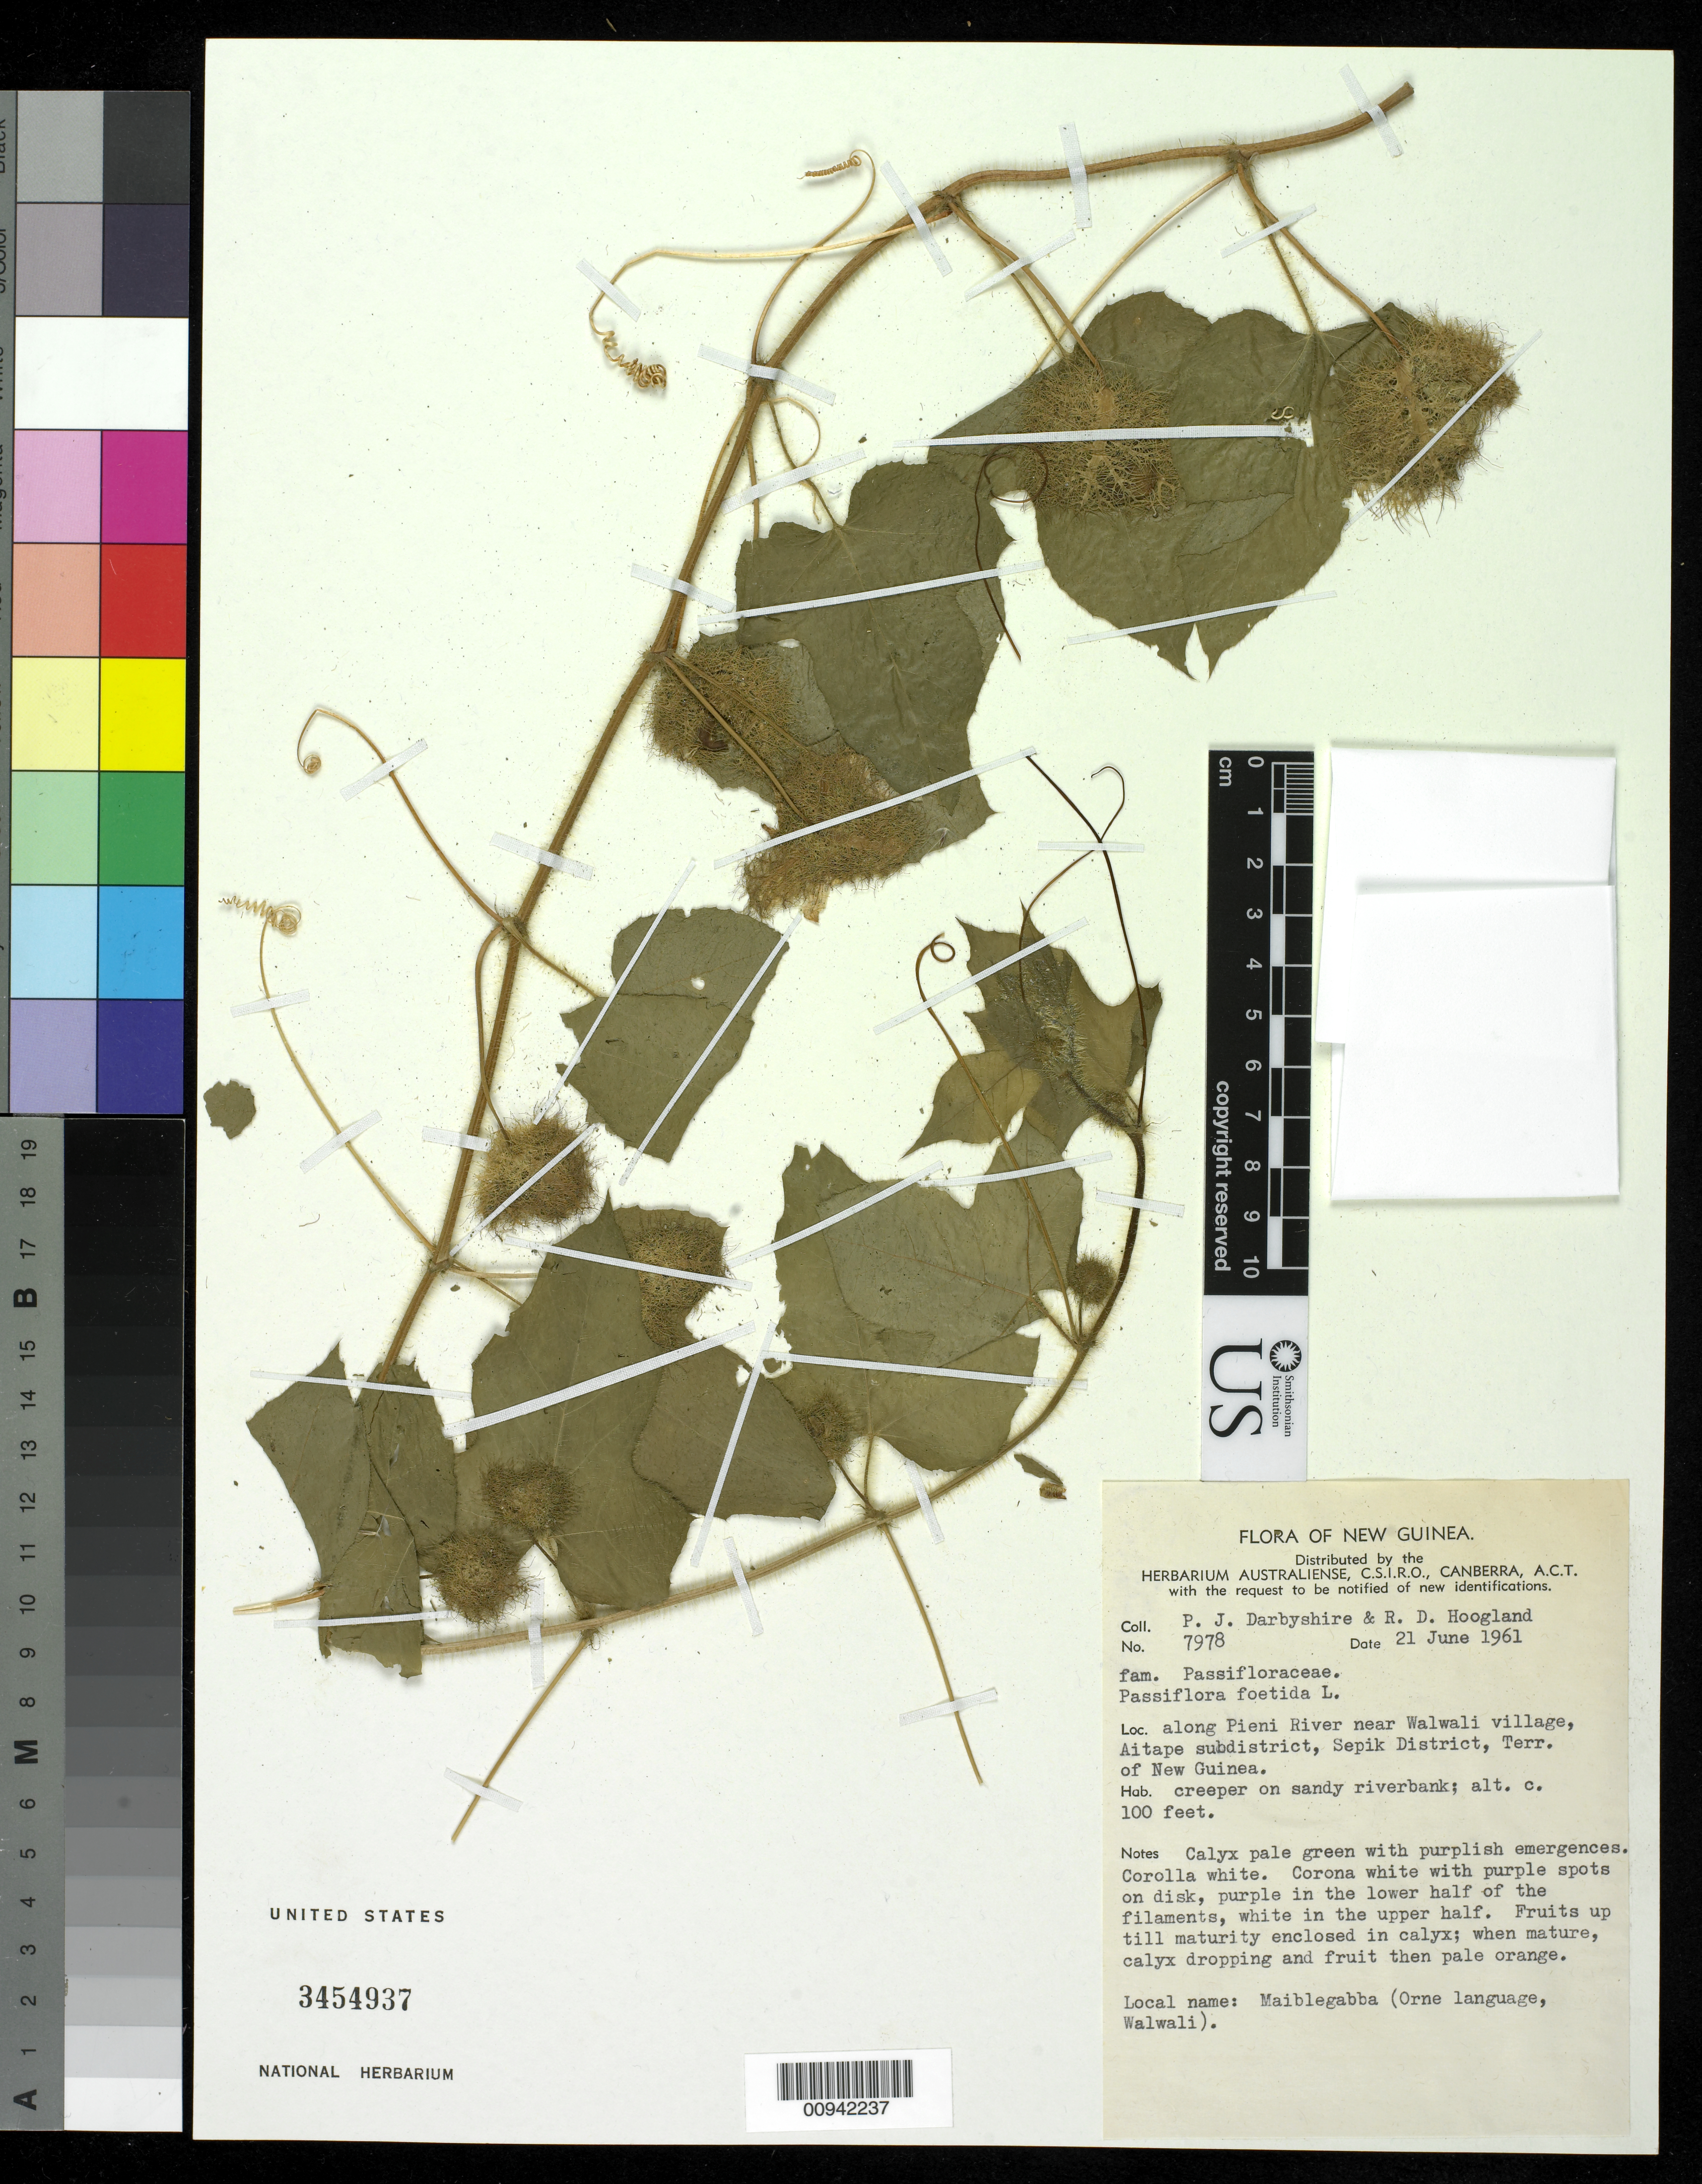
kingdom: Plantae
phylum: Tracheophyta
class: Magnoliopsida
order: Malpighiales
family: Passifloraceae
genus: Passiflora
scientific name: Passiflora foetida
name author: L.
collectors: P. Darbyshire & R. D. Hoogland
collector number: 7978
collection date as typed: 21 Jun 1961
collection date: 1961-06-21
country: Papua New Guinea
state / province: Sandaun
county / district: Aitape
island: New Guinea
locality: alohg Pieni River near Walwali village, Aitape subdistrict, Sepik District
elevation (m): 30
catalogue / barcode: US 3454937